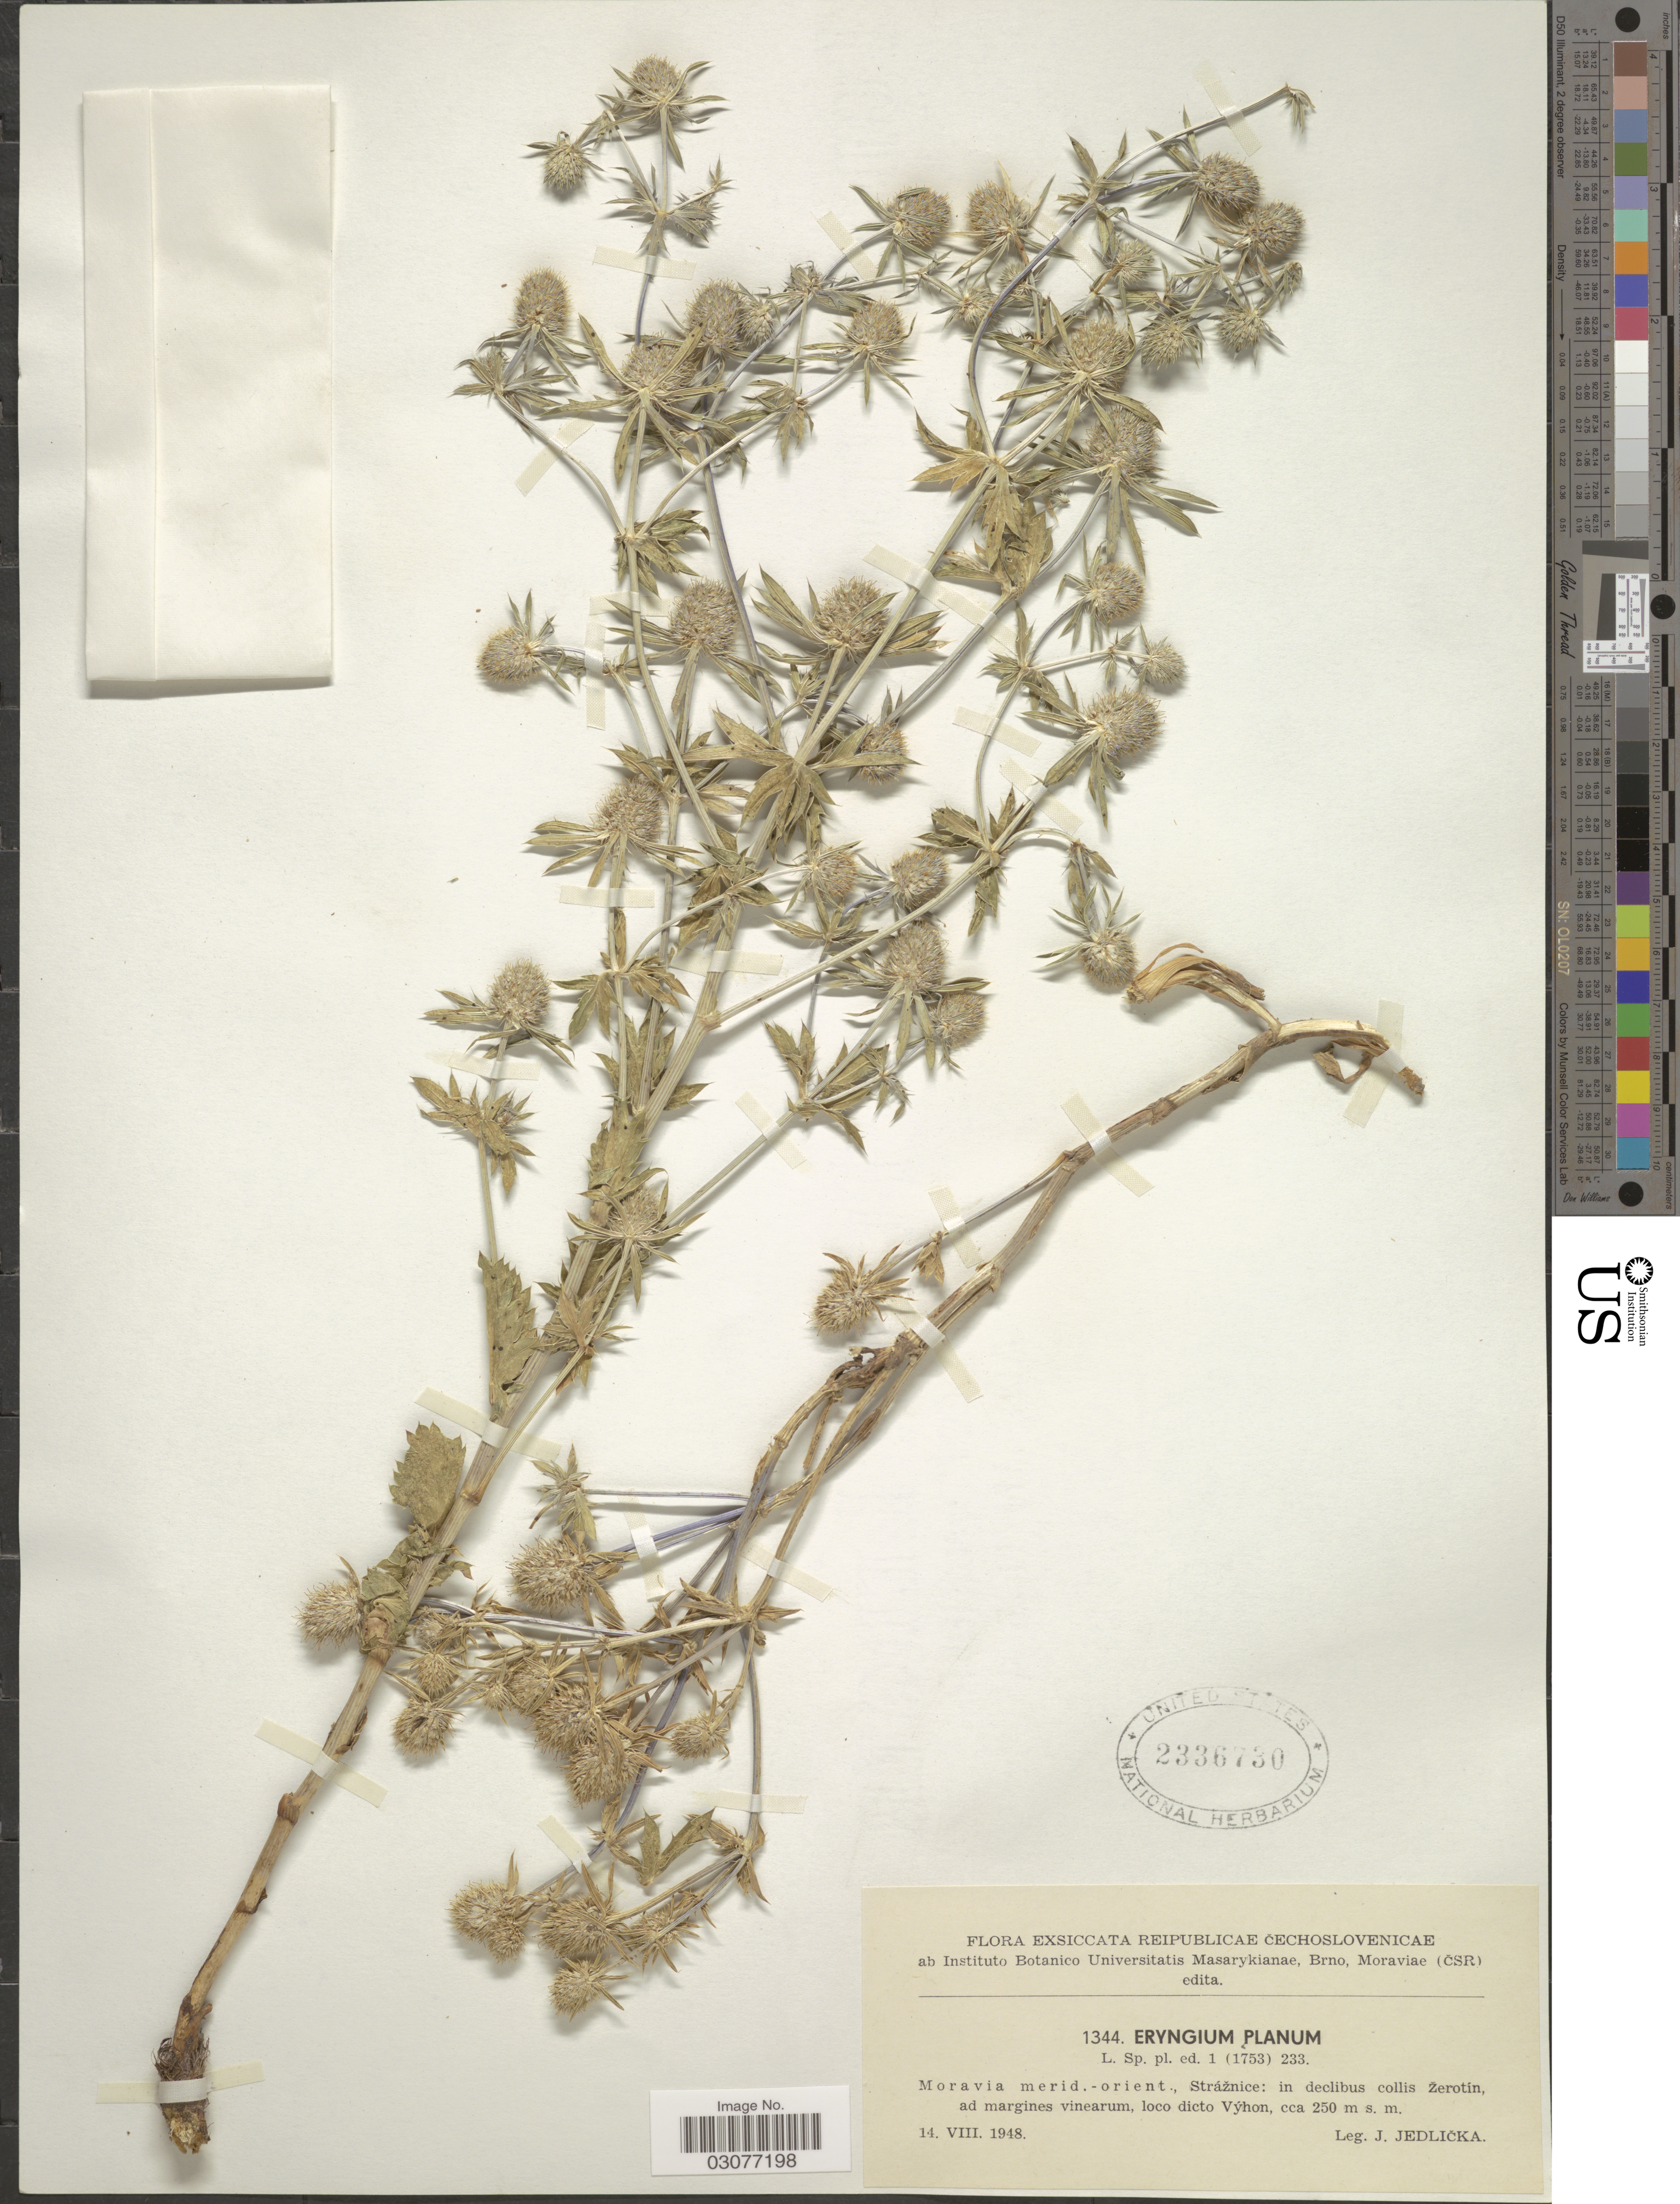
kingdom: Plantae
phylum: Tracheophyta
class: Magnoliopsida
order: Apiales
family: Apiaceae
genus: Eryngium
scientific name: Eryngium planum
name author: L.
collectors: J. Jedlicka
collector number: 1344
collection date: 1948-08-14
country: Czechia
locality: Reipublicae Cechoslovenicae. Moravia merid.-orient., Stráznice: in declibus collis Zerotín, loco dicto Výhon.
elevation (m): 250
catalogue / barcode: US 2336730